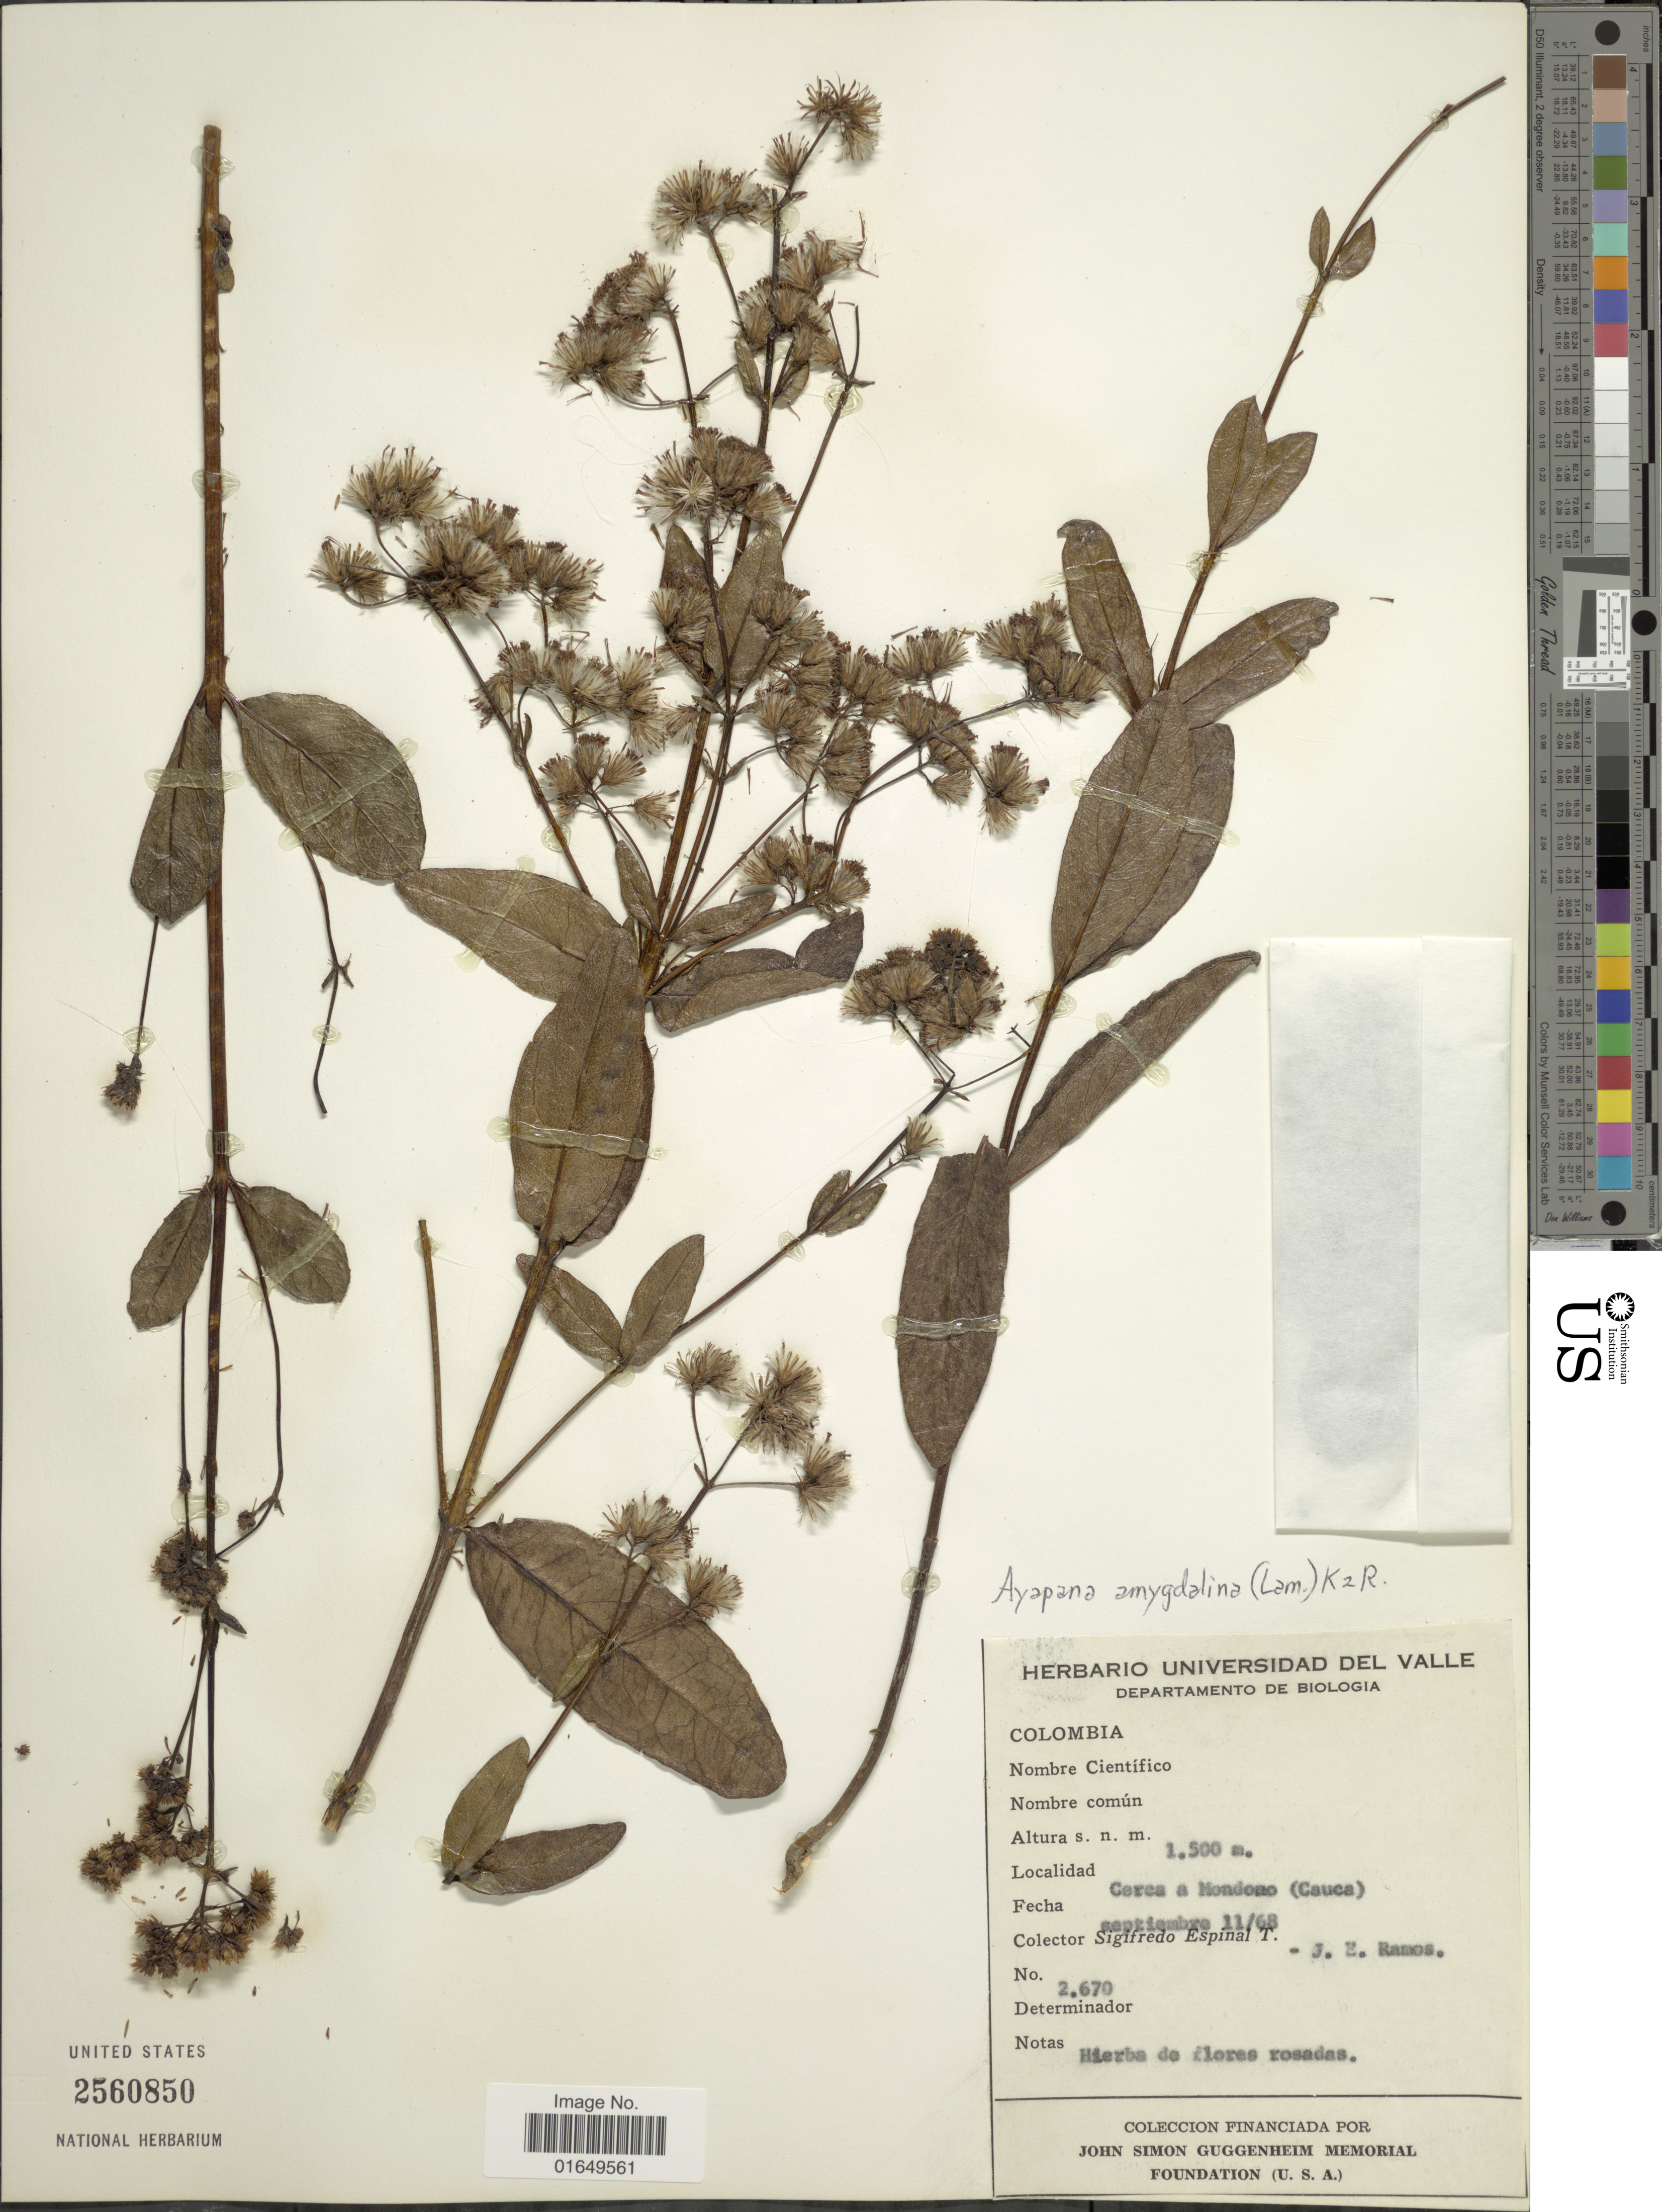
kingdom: Plantae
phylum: Tracheophyta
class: Magnoliopsida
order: Asterales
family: Asteraceae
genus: Ayapana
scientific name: Ayapana amygdalina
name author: (Lam.) R.M. King & H. Rob.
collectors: L. S. Espinal & J. E. Ramos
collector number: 2670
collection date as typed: Transcribed d/m/y: 11/9/68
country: Colombia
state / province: Cauca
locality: Cerca a Mondomo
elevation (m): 1500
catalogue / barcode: US 2560850